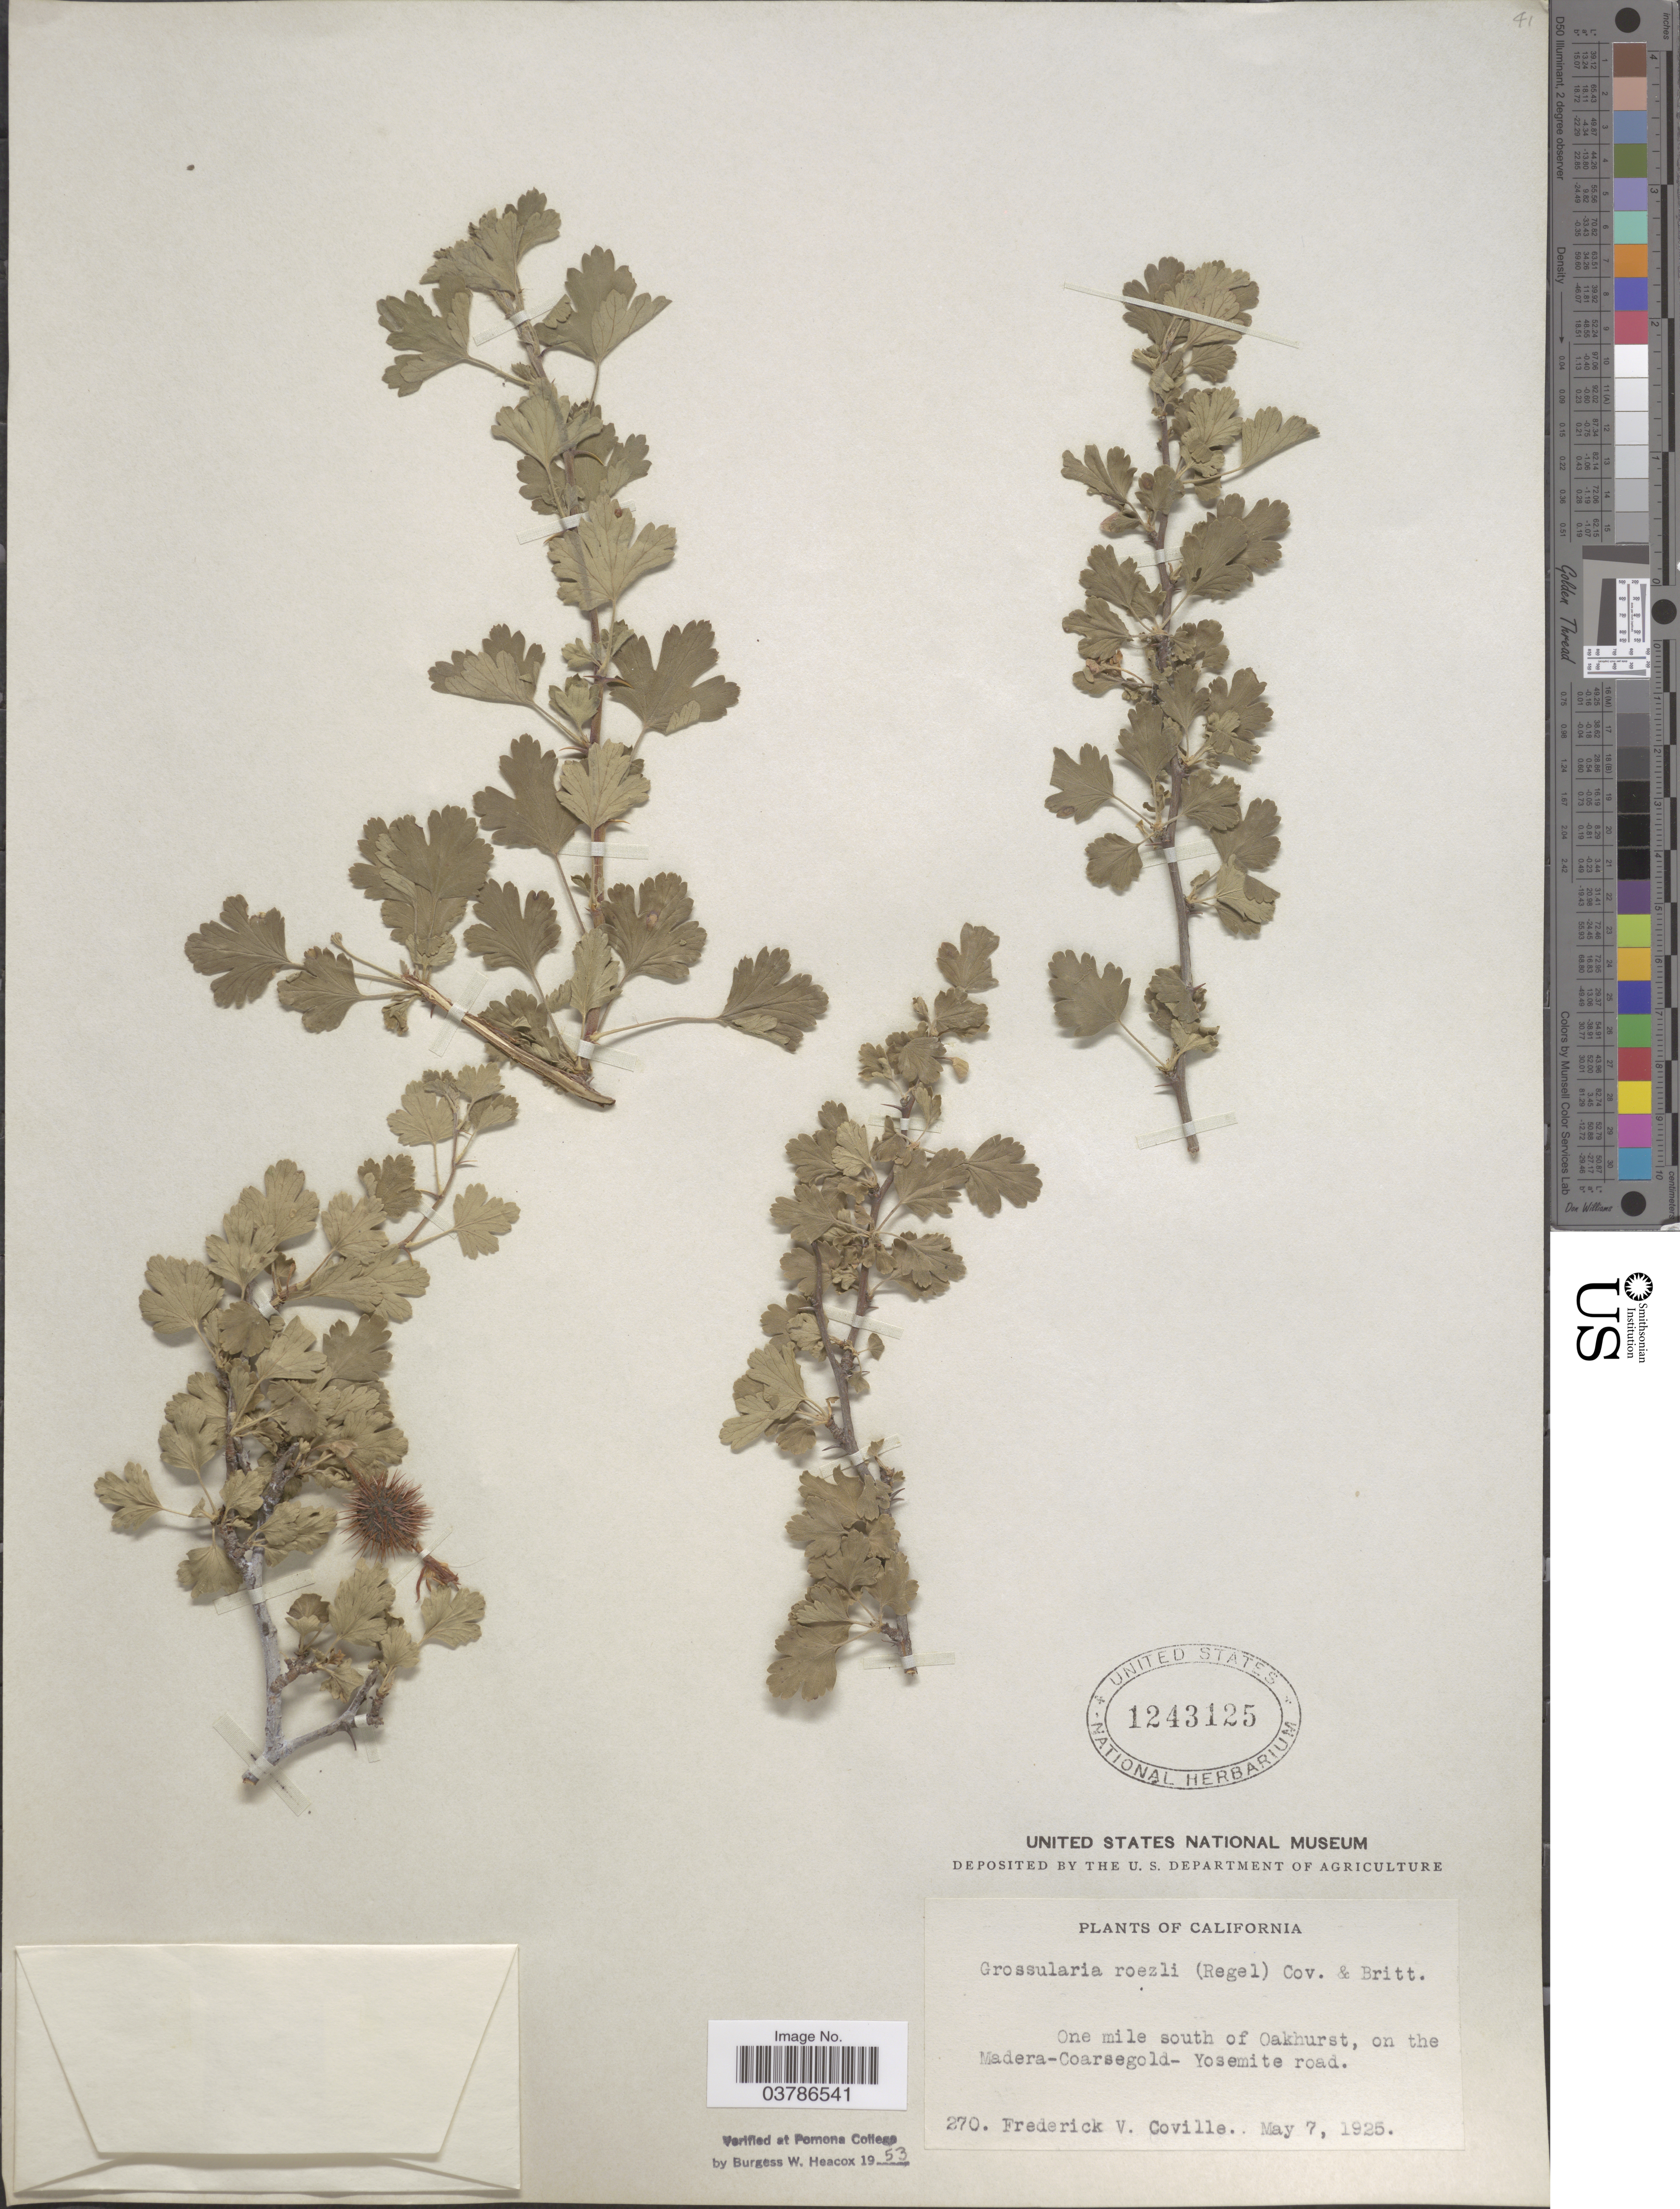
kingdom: Plantae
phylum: Tracheophyta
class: Magnoliopsida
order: Saxifragales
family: Grossulariaceae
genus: Ribes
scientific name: Ribes roezlii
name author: Regel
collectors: F. V. Coville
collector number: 270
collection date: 1925-05-07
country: United States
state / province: California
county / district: Mariposa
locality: One mile south of Oakhurst, on the Madera-Coarsegold- Yosemite road.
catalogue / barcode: US 1243125